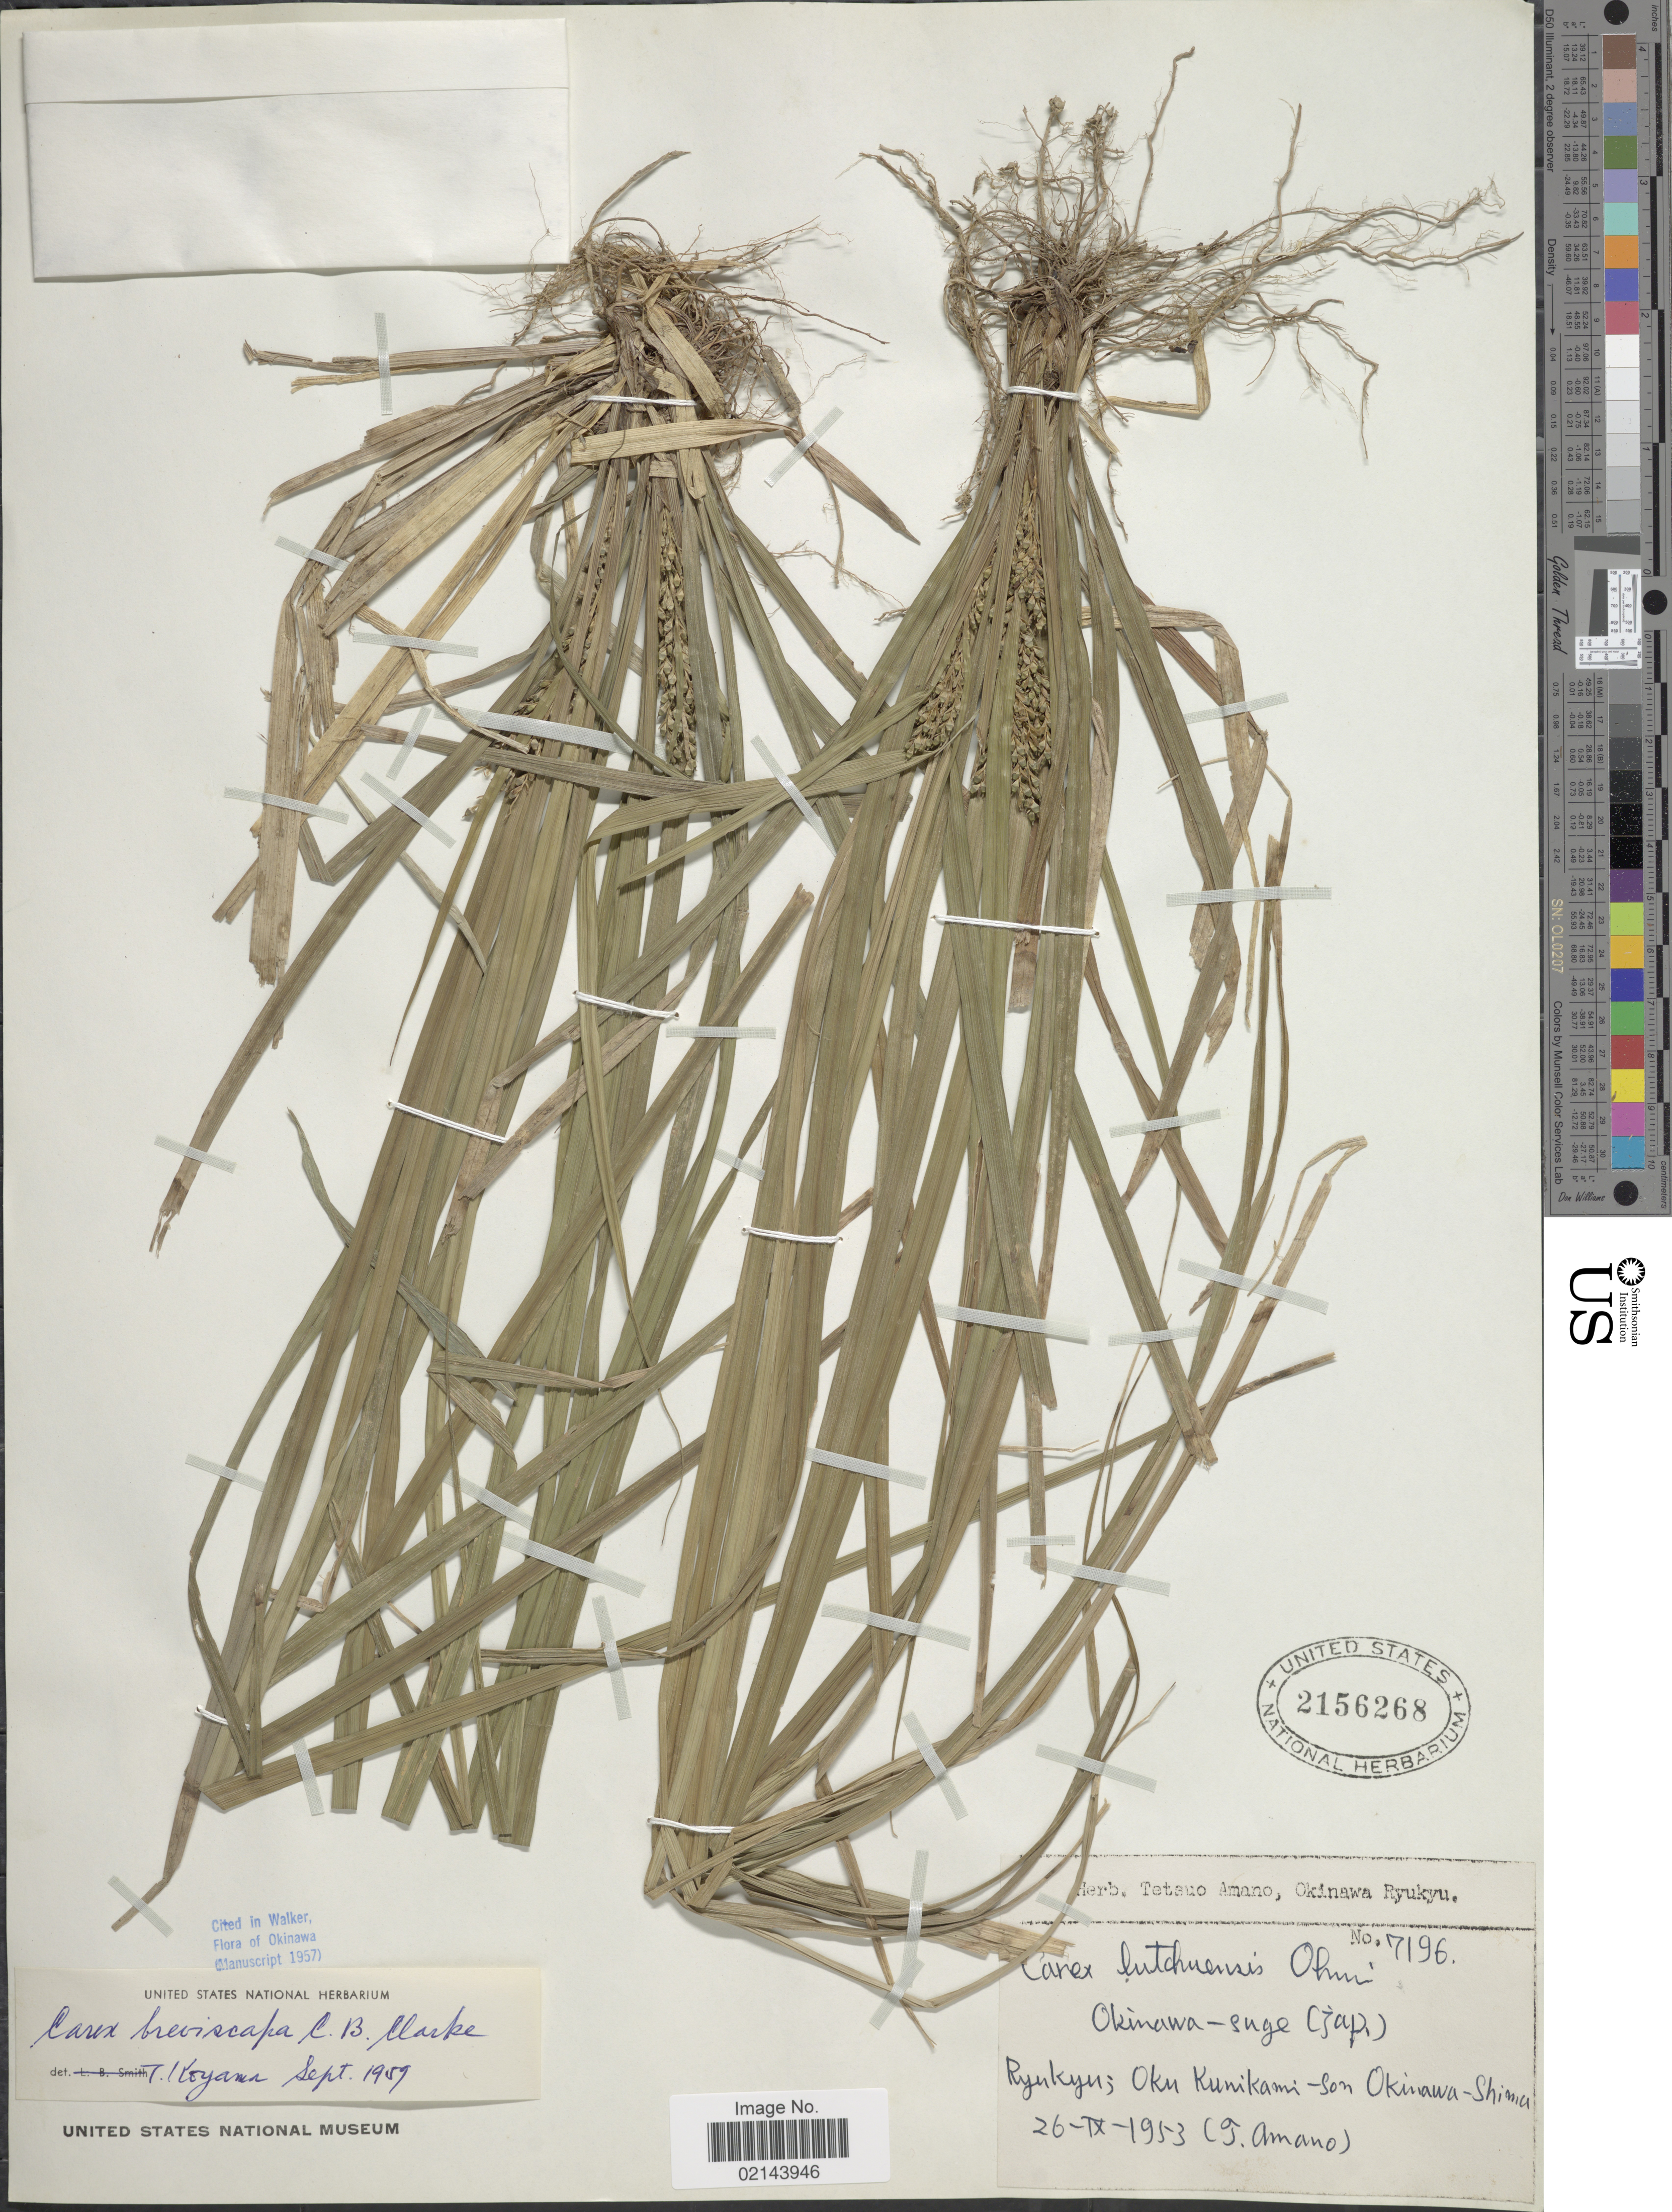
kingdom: Plantae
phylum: Tracheophyta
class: Liliopsida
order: Poales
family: Cyperaceae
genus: Carex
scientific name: Carex breviscapa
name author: C.B. Clarke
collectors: T. Amano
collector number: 7196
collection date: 1953-09-26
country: Japan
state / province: Okinawa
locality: Ryukyu: Oku Kunikani-Son Okinawa-Shima.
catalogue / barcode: US 2156268